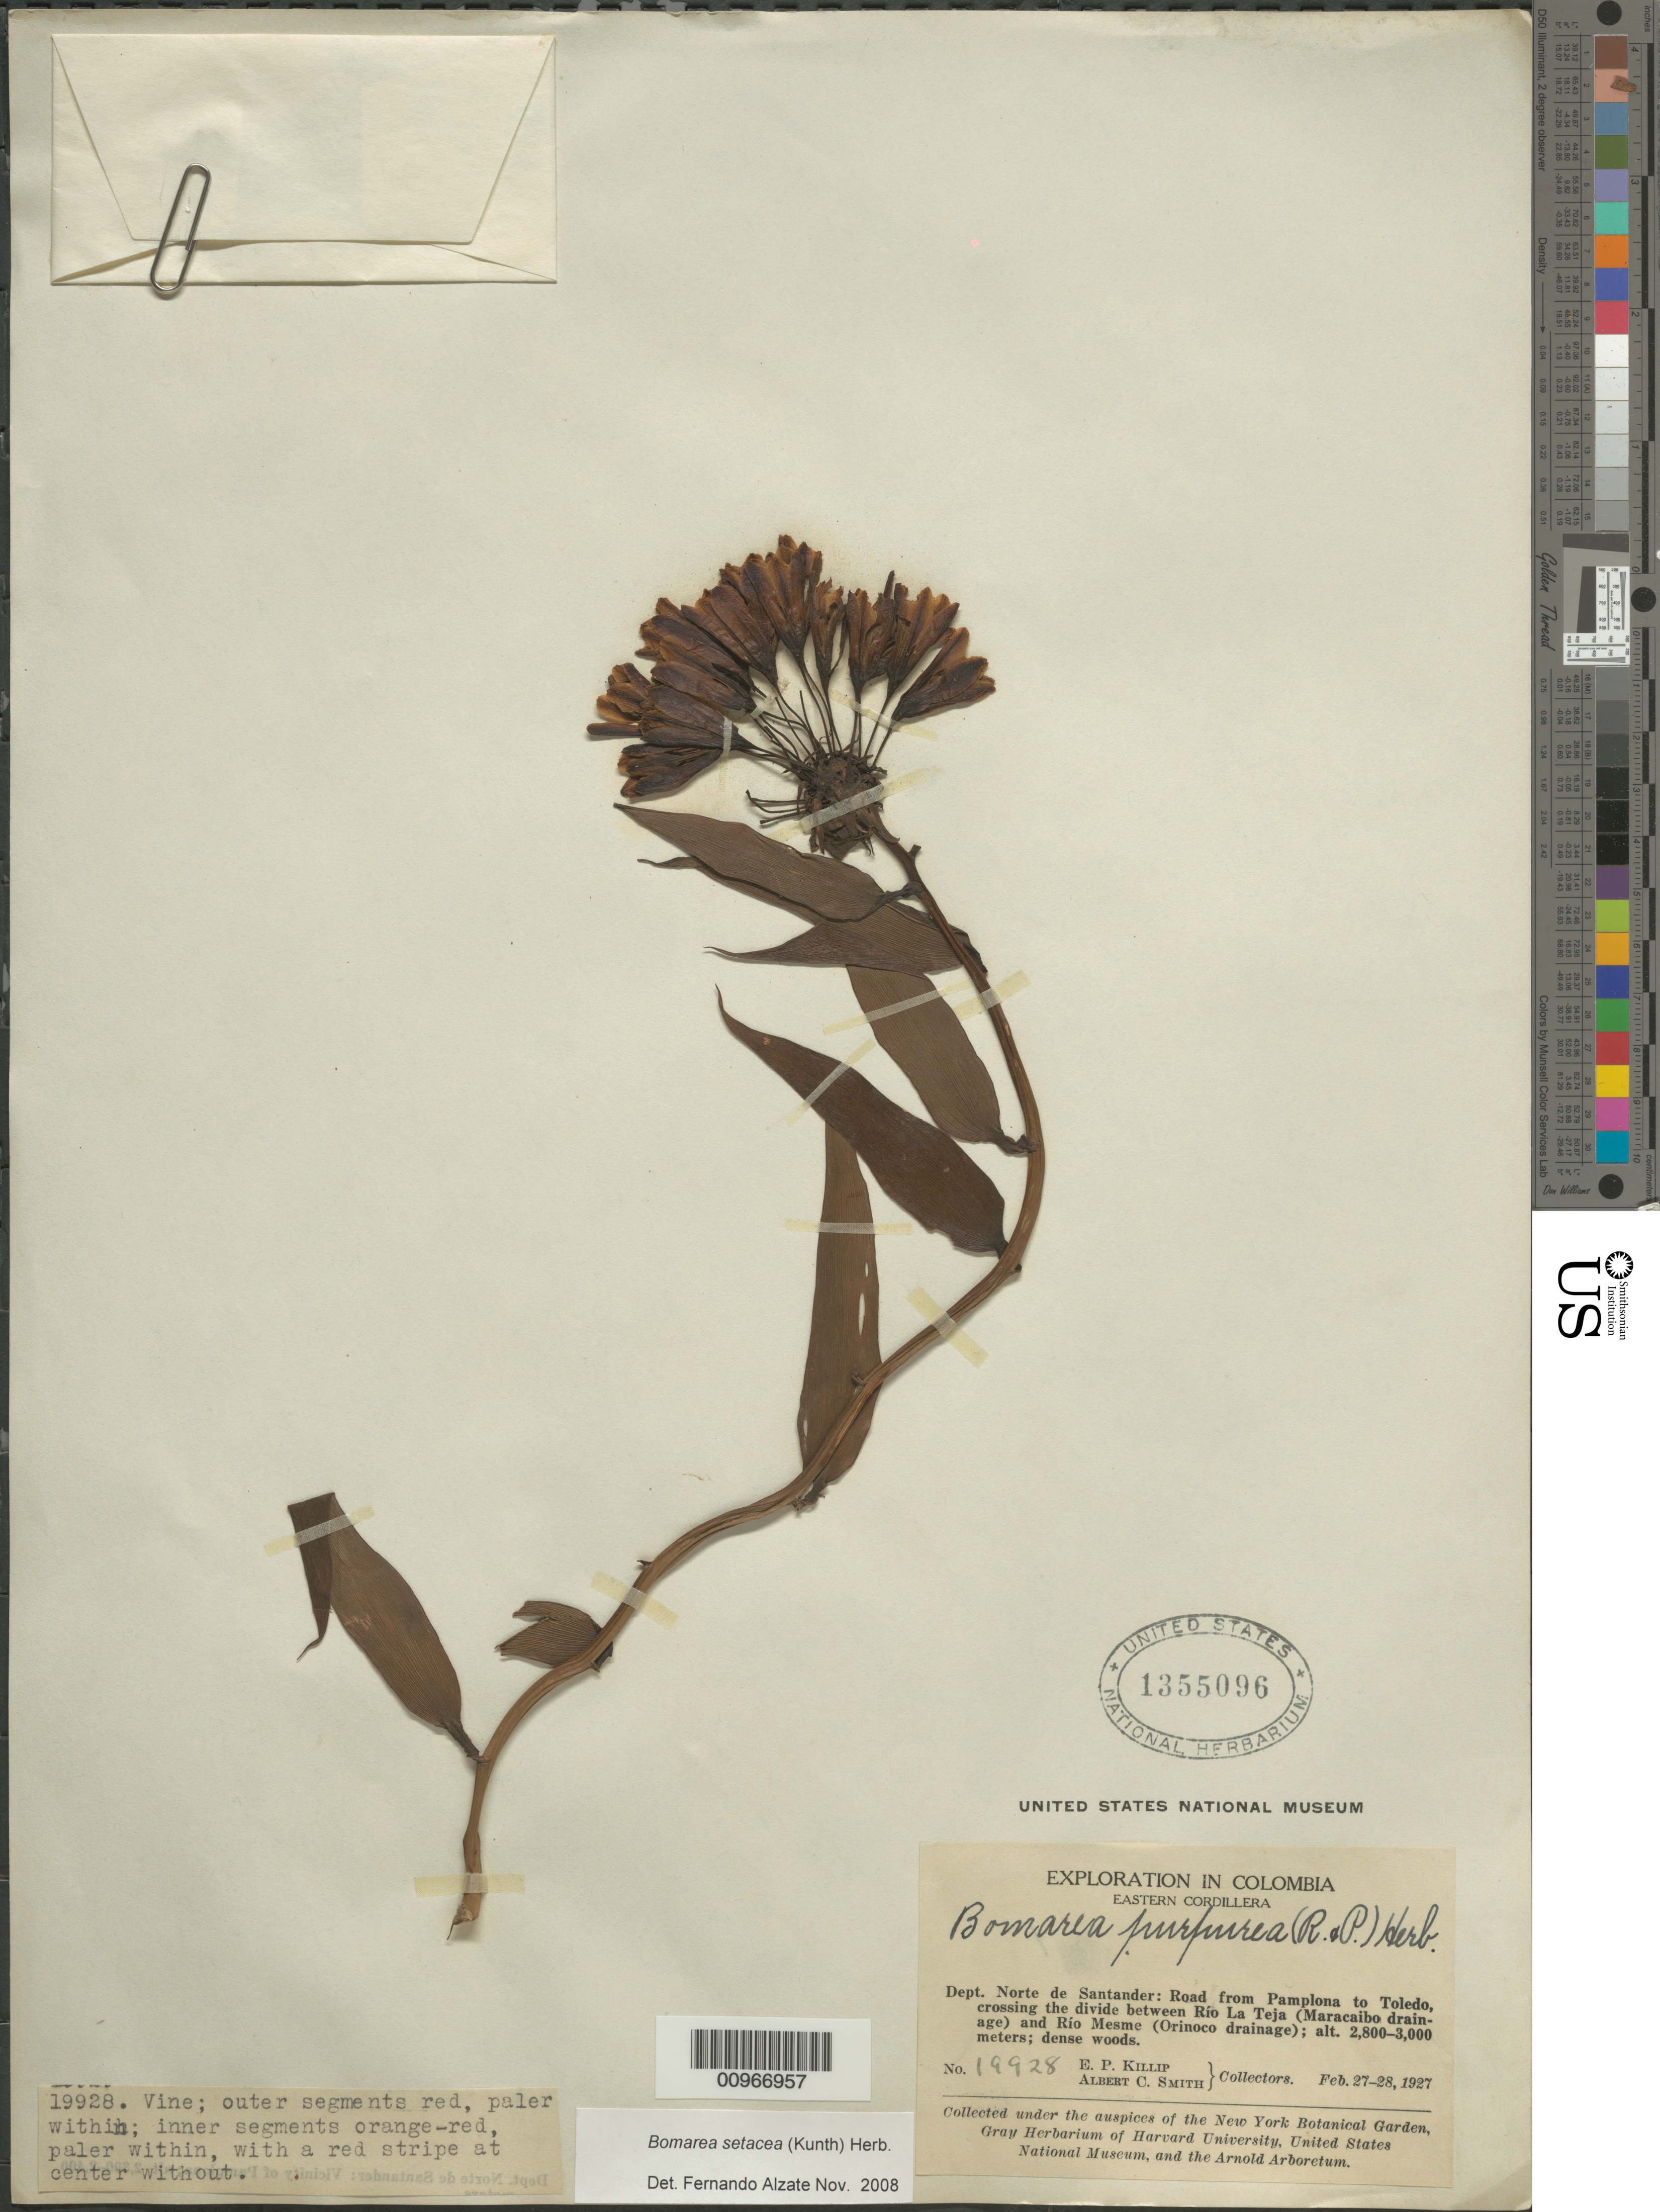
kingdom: Plantae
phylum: Tracheophyta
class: Liliopsida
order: Liliales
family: Alstroemeriaceae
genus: Bomarea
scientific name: Bomarea setacea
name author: (Ruiz & Pav.) Herb.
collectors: E. P. Killip & A. C. Smith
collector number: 19928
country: Colombia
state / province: Santander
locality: Road from Pamplona to Toledo, divide between Rio La Teja and Rio Mesme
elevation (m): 2800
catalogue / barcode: US 1355096